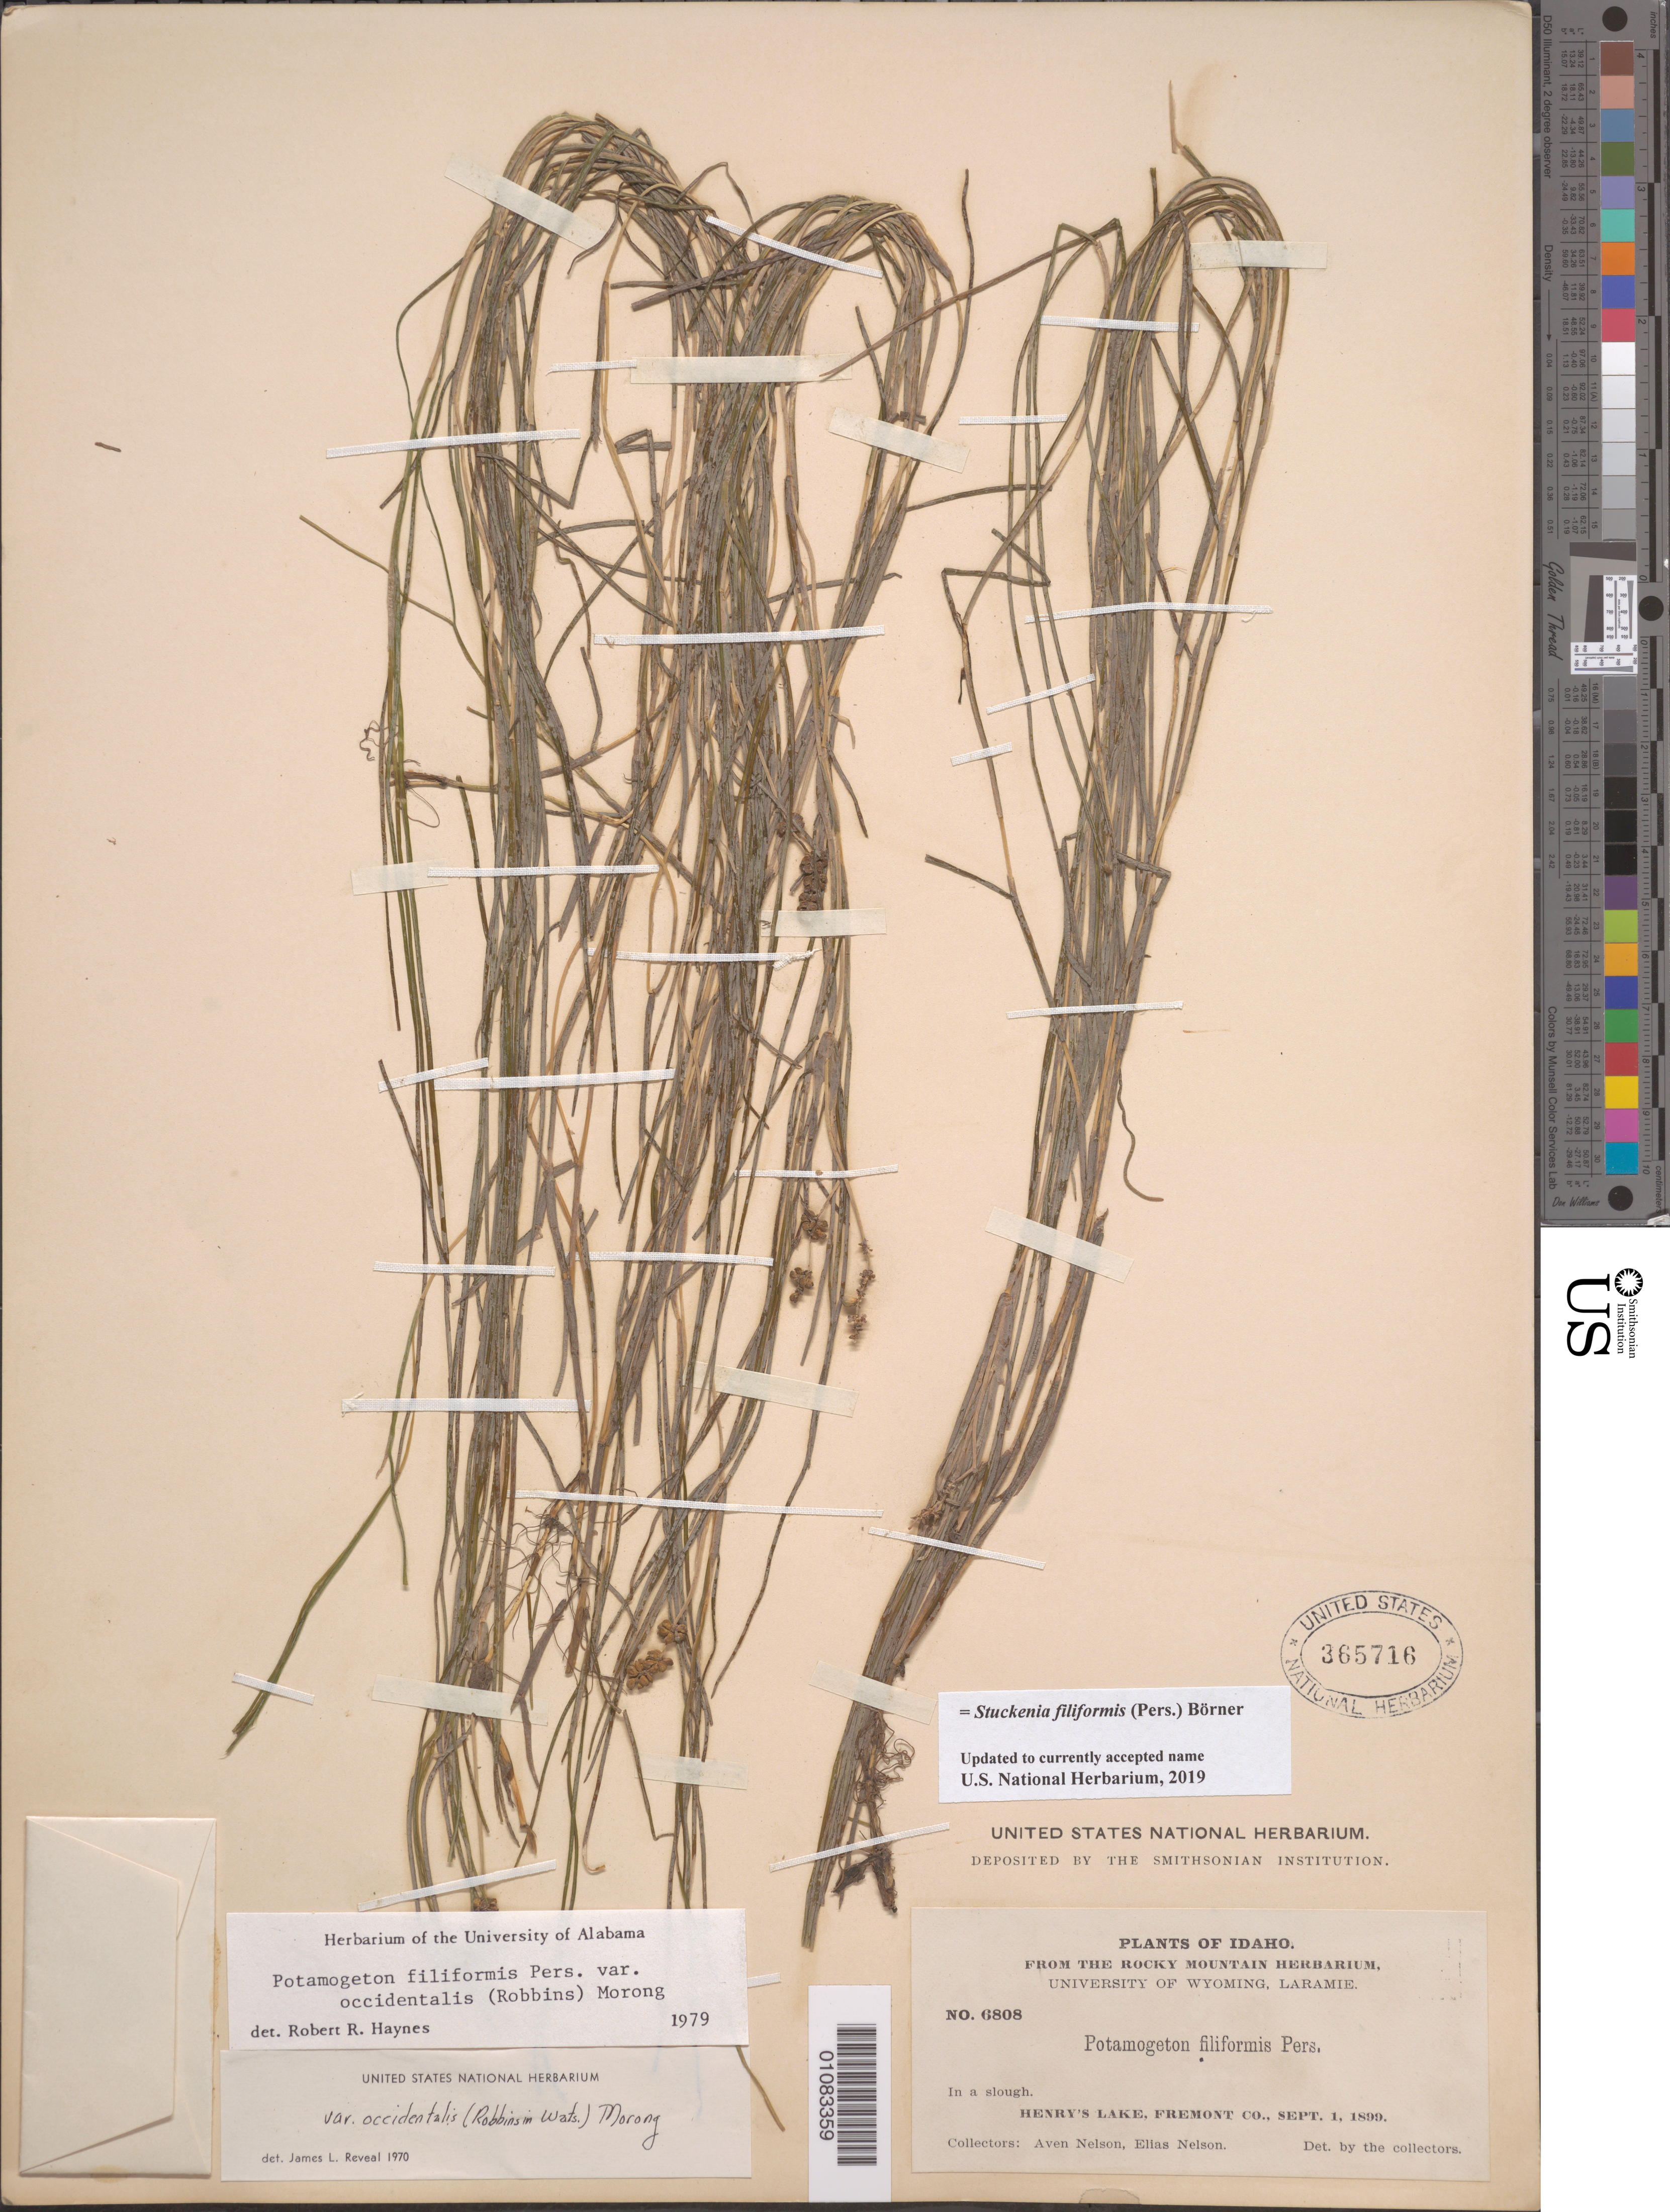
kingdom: Plantae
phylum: Tracheophyta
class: Liliopsida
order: Alismatales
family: Potamogetonaceae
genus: Stuckenia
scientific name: Stuckenia filiformis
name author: (Pers.) Börner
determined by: Strong, Mark T., (BOT), Smithsonian Institution - National Museum of Natural History (UNITED STATES)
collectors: A. Nelson & E. Nelson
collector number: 6808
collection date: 1899-09-01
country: United States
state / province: Idaho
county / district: Fremont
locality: Henry's Lake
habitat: In a slough.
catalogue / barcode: US 365716